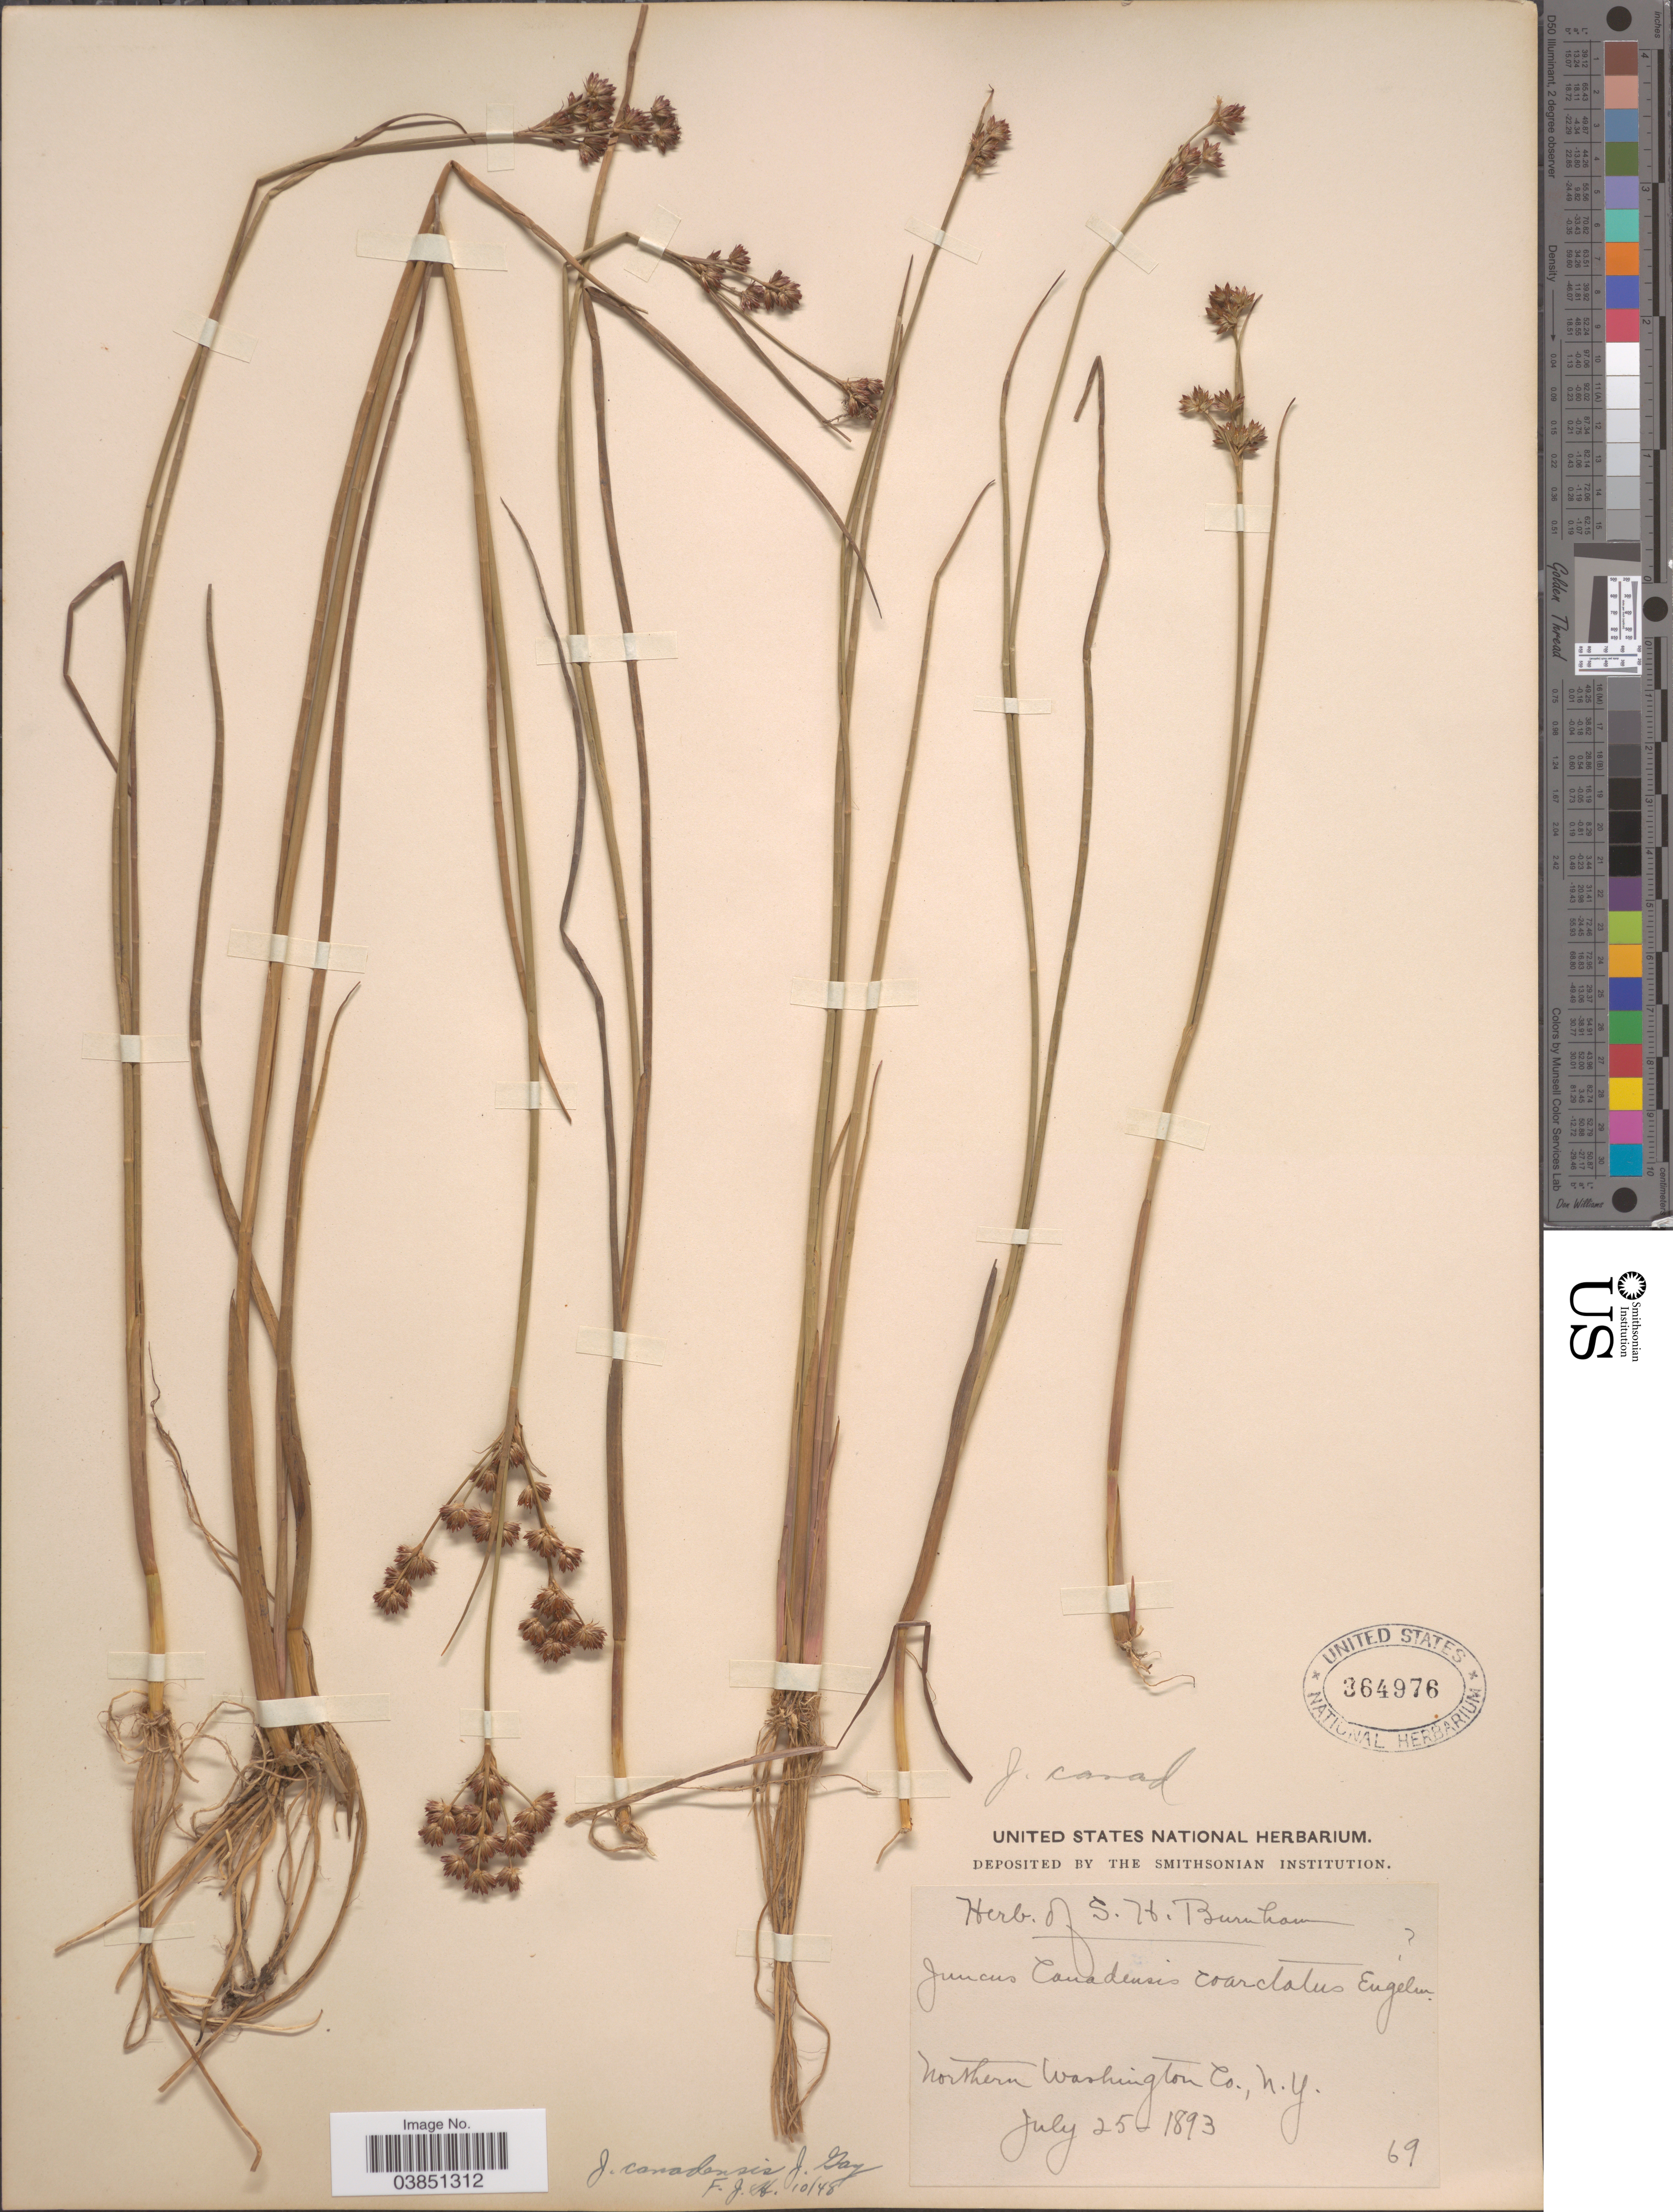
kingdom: Plantae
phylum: Tracheophyta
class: Liliopsida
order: Poales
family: Juncaceae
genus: Juncus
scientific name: Juncus canadensis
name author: J. Gay ex Laharpe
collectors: ex herb. S.H. Burnham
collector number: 69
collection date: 1893-07-25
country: United States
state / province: New York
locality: Northern Washington Co.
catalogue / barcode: US 364976